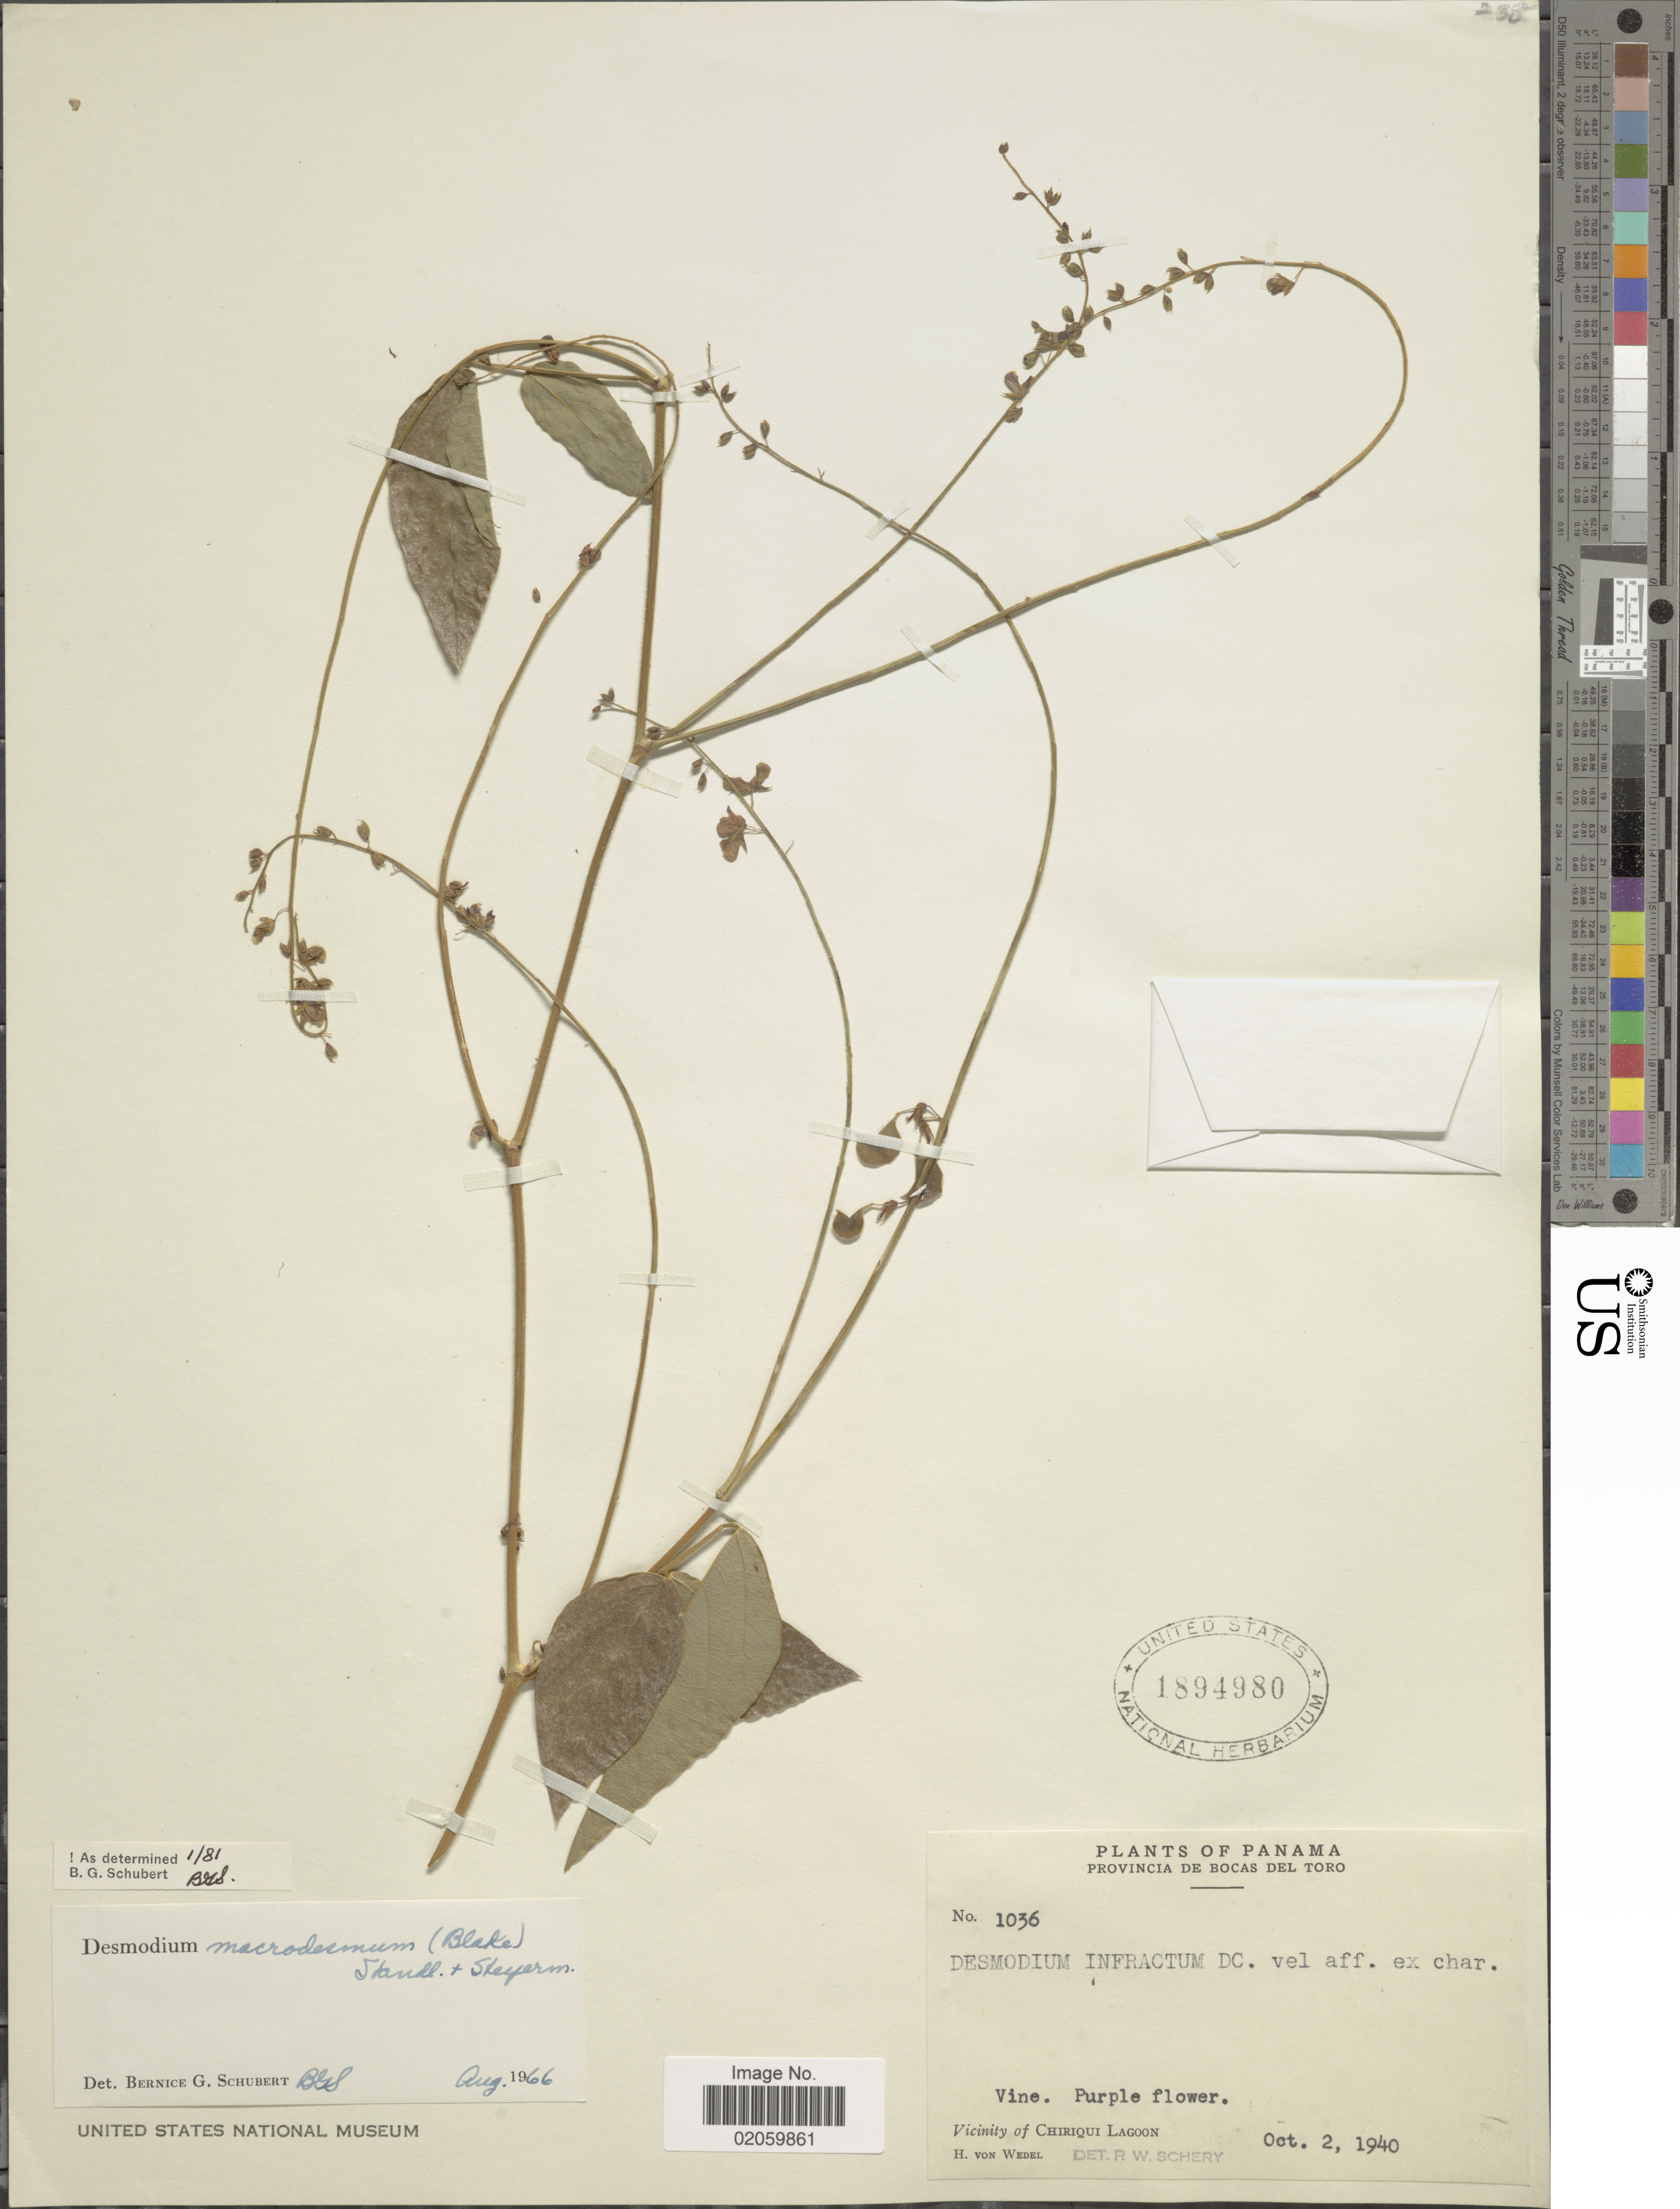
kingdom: Plantae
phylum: Tracheophyta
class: Magnoliopsida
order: Fabales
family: Fabaceae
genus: Desmodium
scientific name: Desmodium macrodesmum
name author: (S.F. Blake) Standl. & Steyerm.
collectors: H. von Wedel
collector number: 1036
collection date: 1940-10-02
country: Panama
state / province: Bocas del Toro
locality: Vicinity of Chiriqui Lagoon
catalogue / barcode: US 1894980